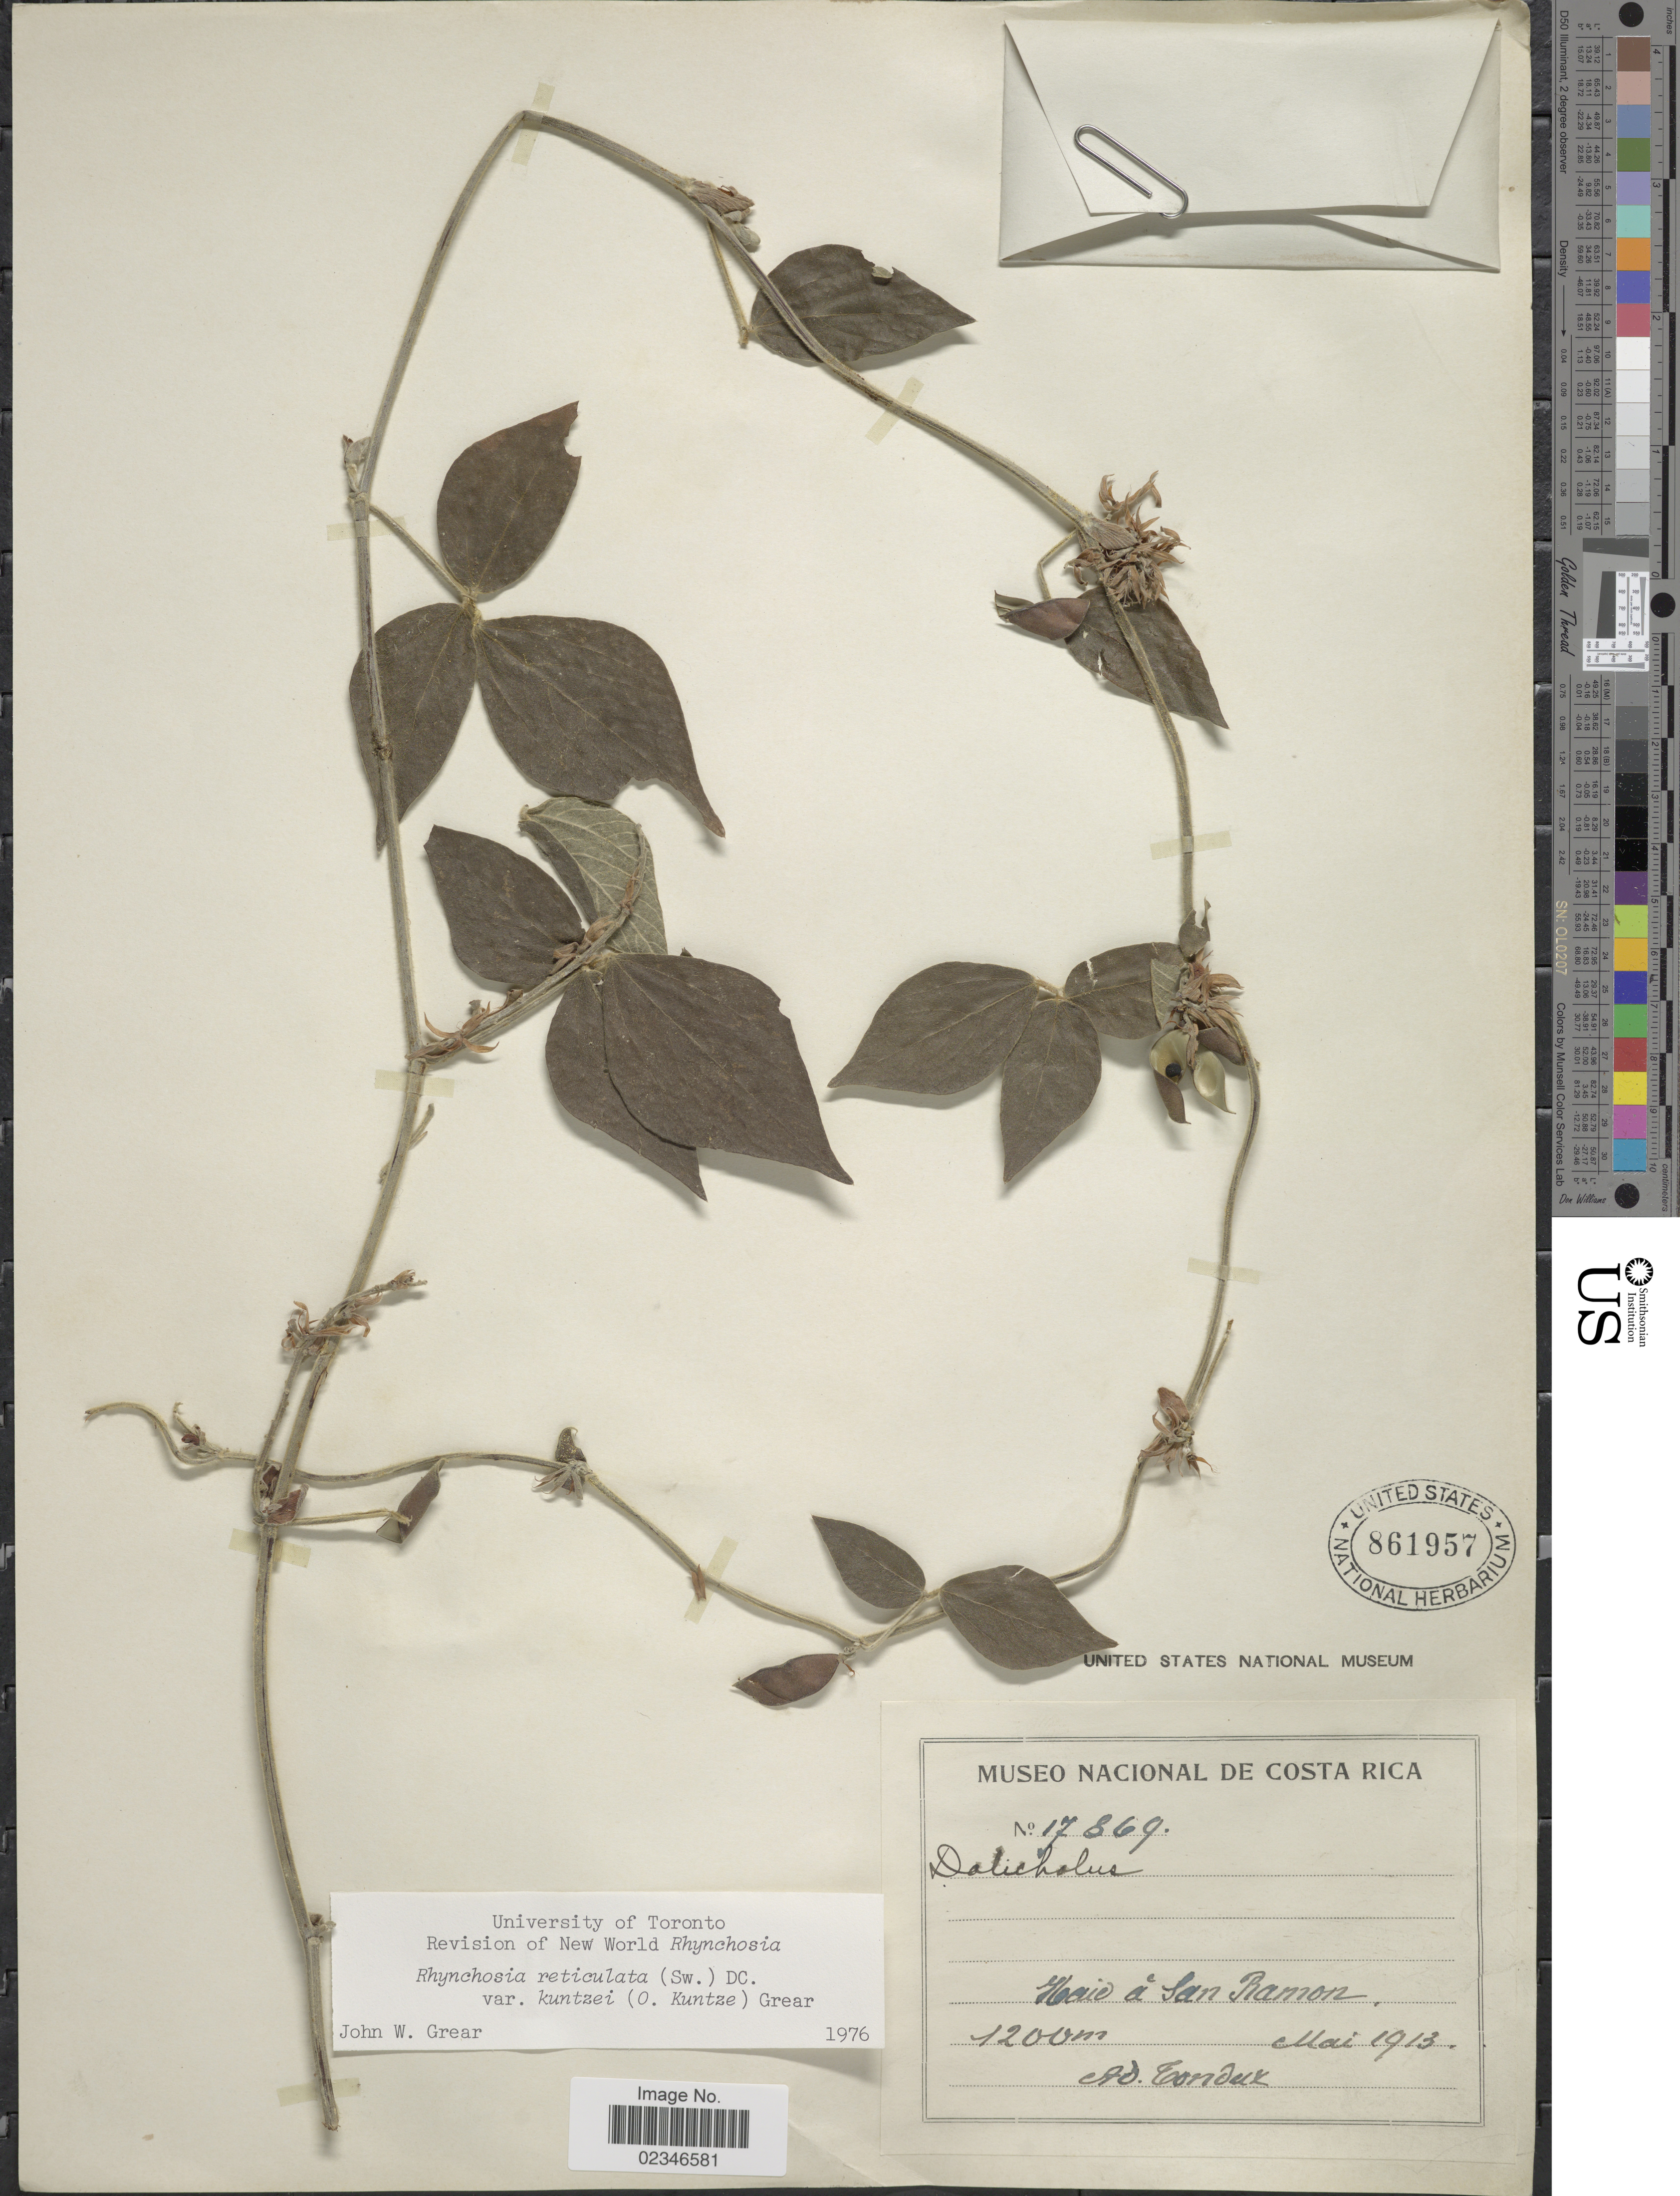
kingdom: Plantae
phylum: Tracheophyta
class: Magnoliopsida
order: Fabales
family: Fabaceae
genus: Rhynchosia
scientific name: Rhynchosia reticulata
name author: (Sw.) DC.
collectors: A. Tonduz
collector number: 17869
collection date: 1913-05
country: Costa Rica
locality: Haie de San Ramon.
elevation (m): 1200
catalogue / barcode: US 861957